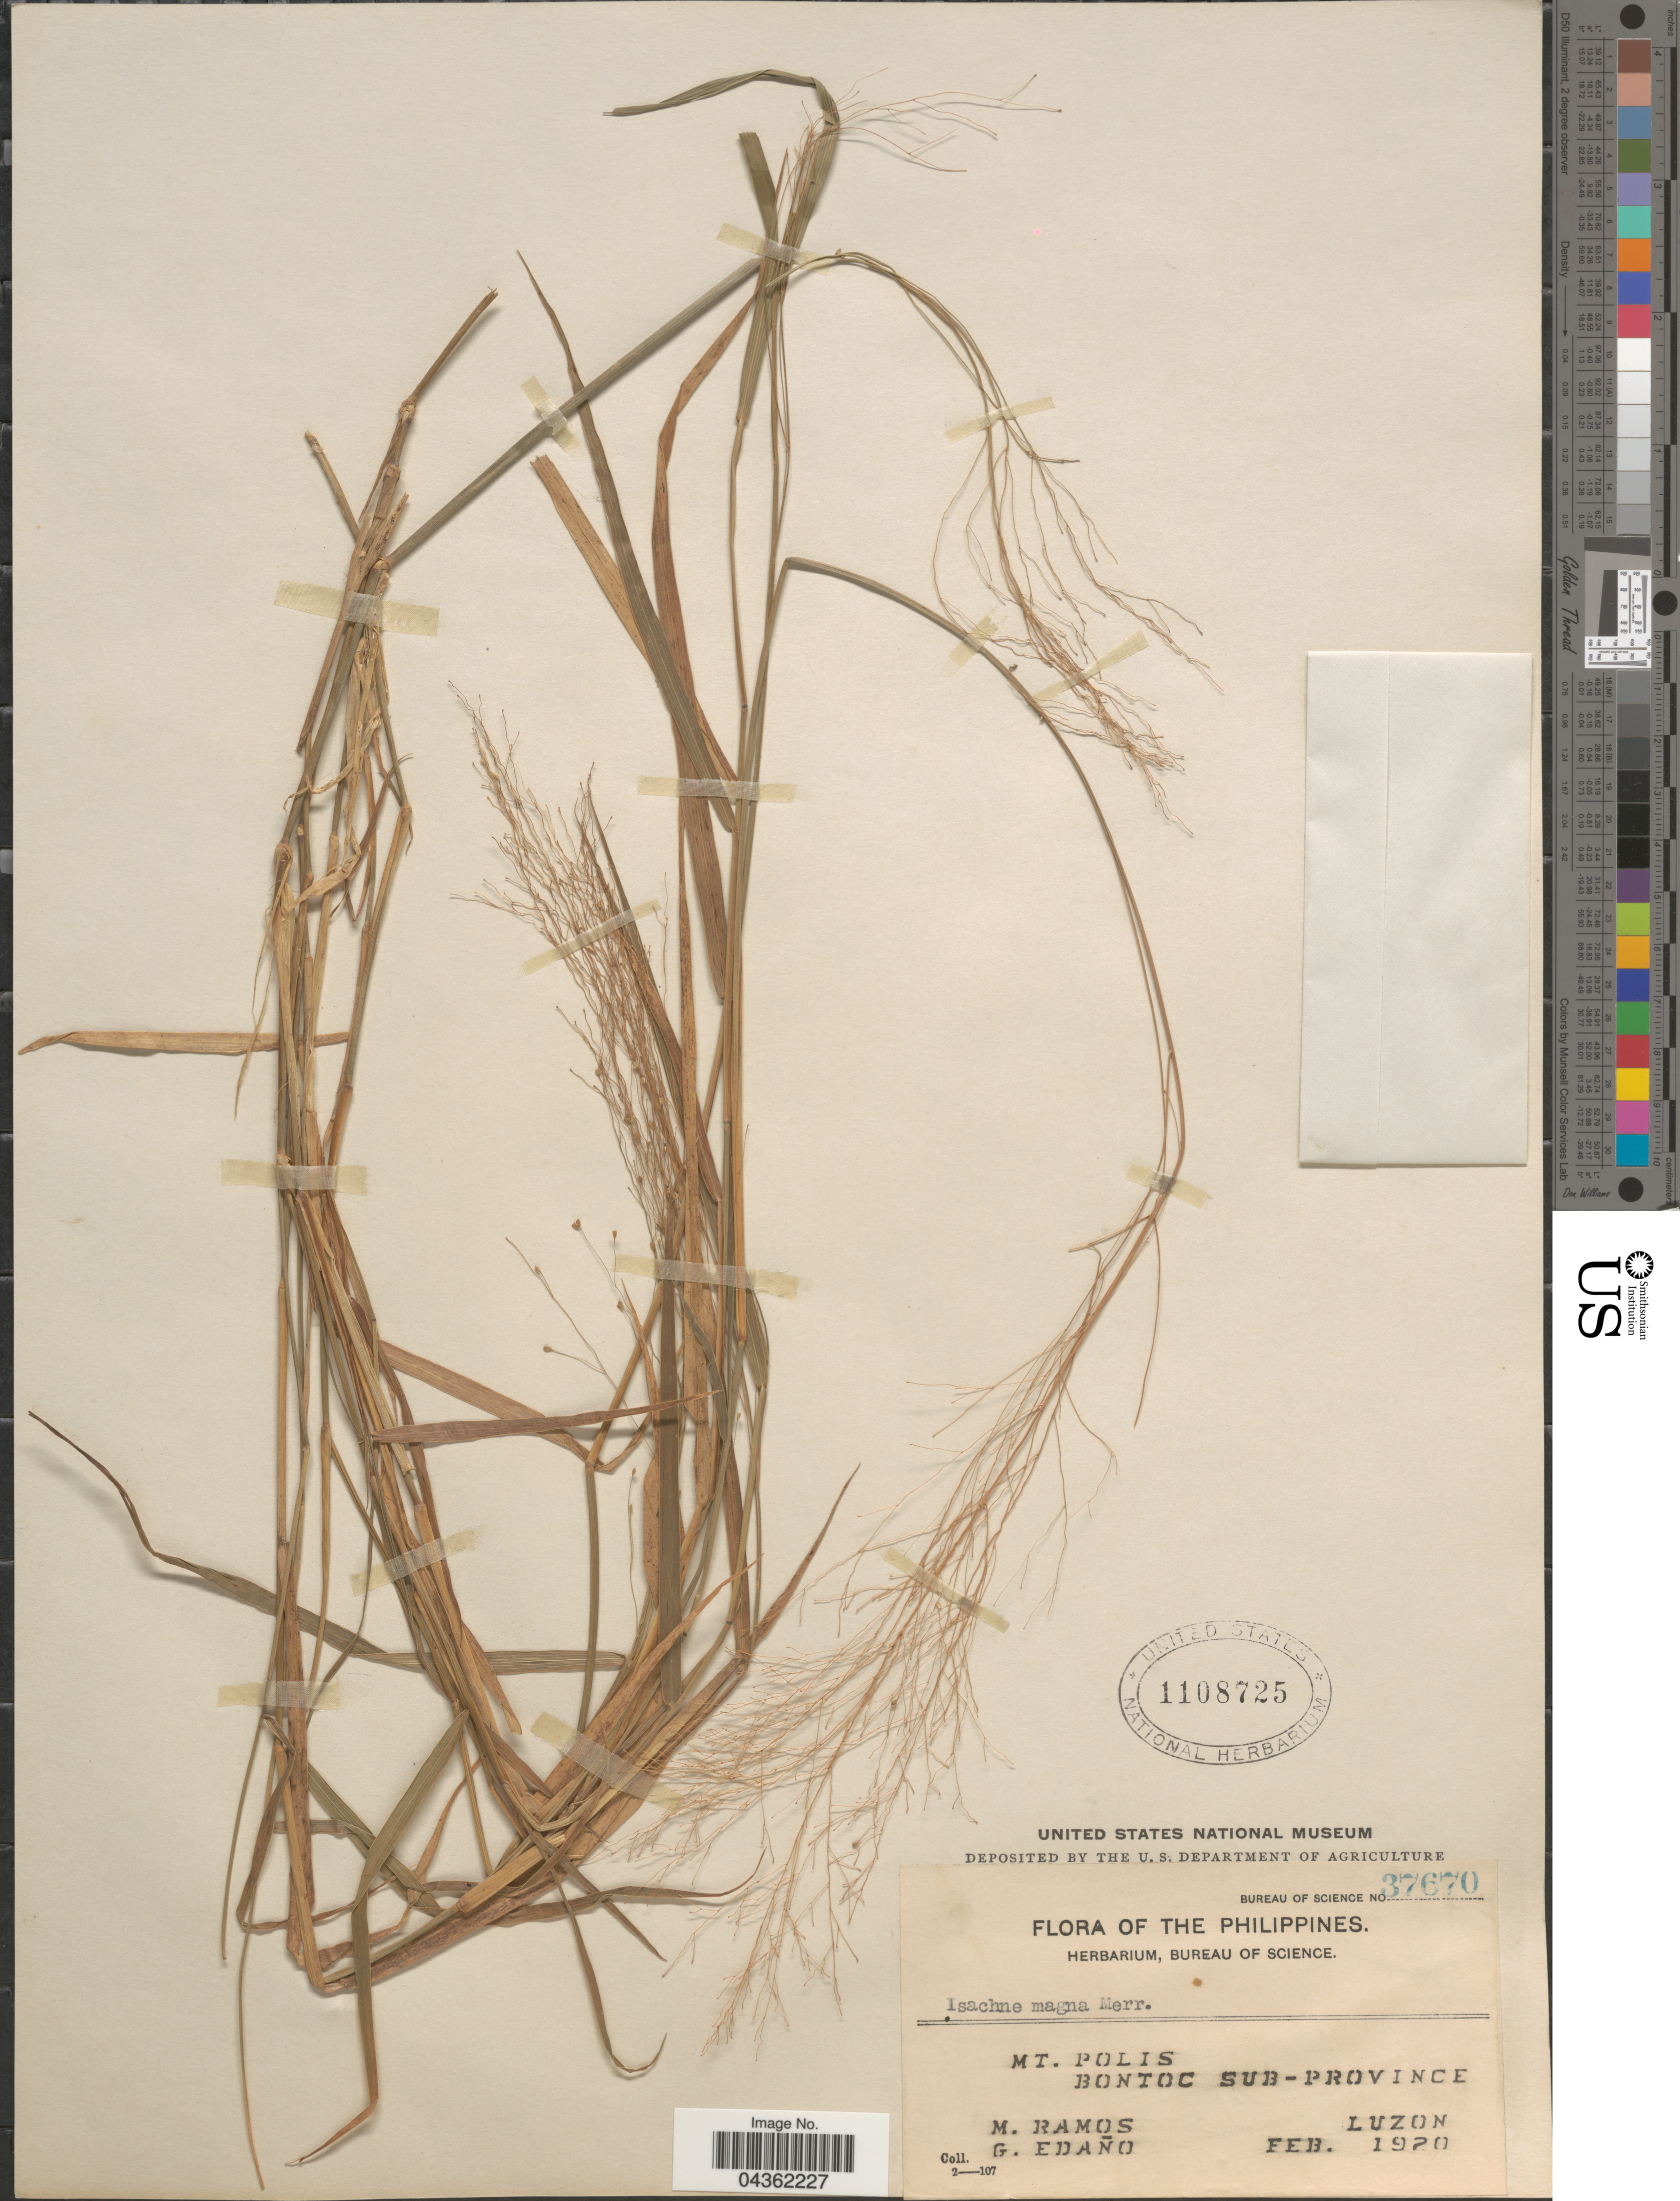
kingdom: Plantae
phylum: Tracheophyta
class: Liliopsida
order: Poales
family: Poaceae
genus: Isachne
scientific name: Isachne albens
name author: Trin.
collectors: M. Ramos & G. Edaño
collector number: Bureau of Science 37670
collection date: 1920-02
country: Philippines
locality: Mt. Polis. Bontoc Sub-Province, Luzon.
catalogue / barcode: US 1108725